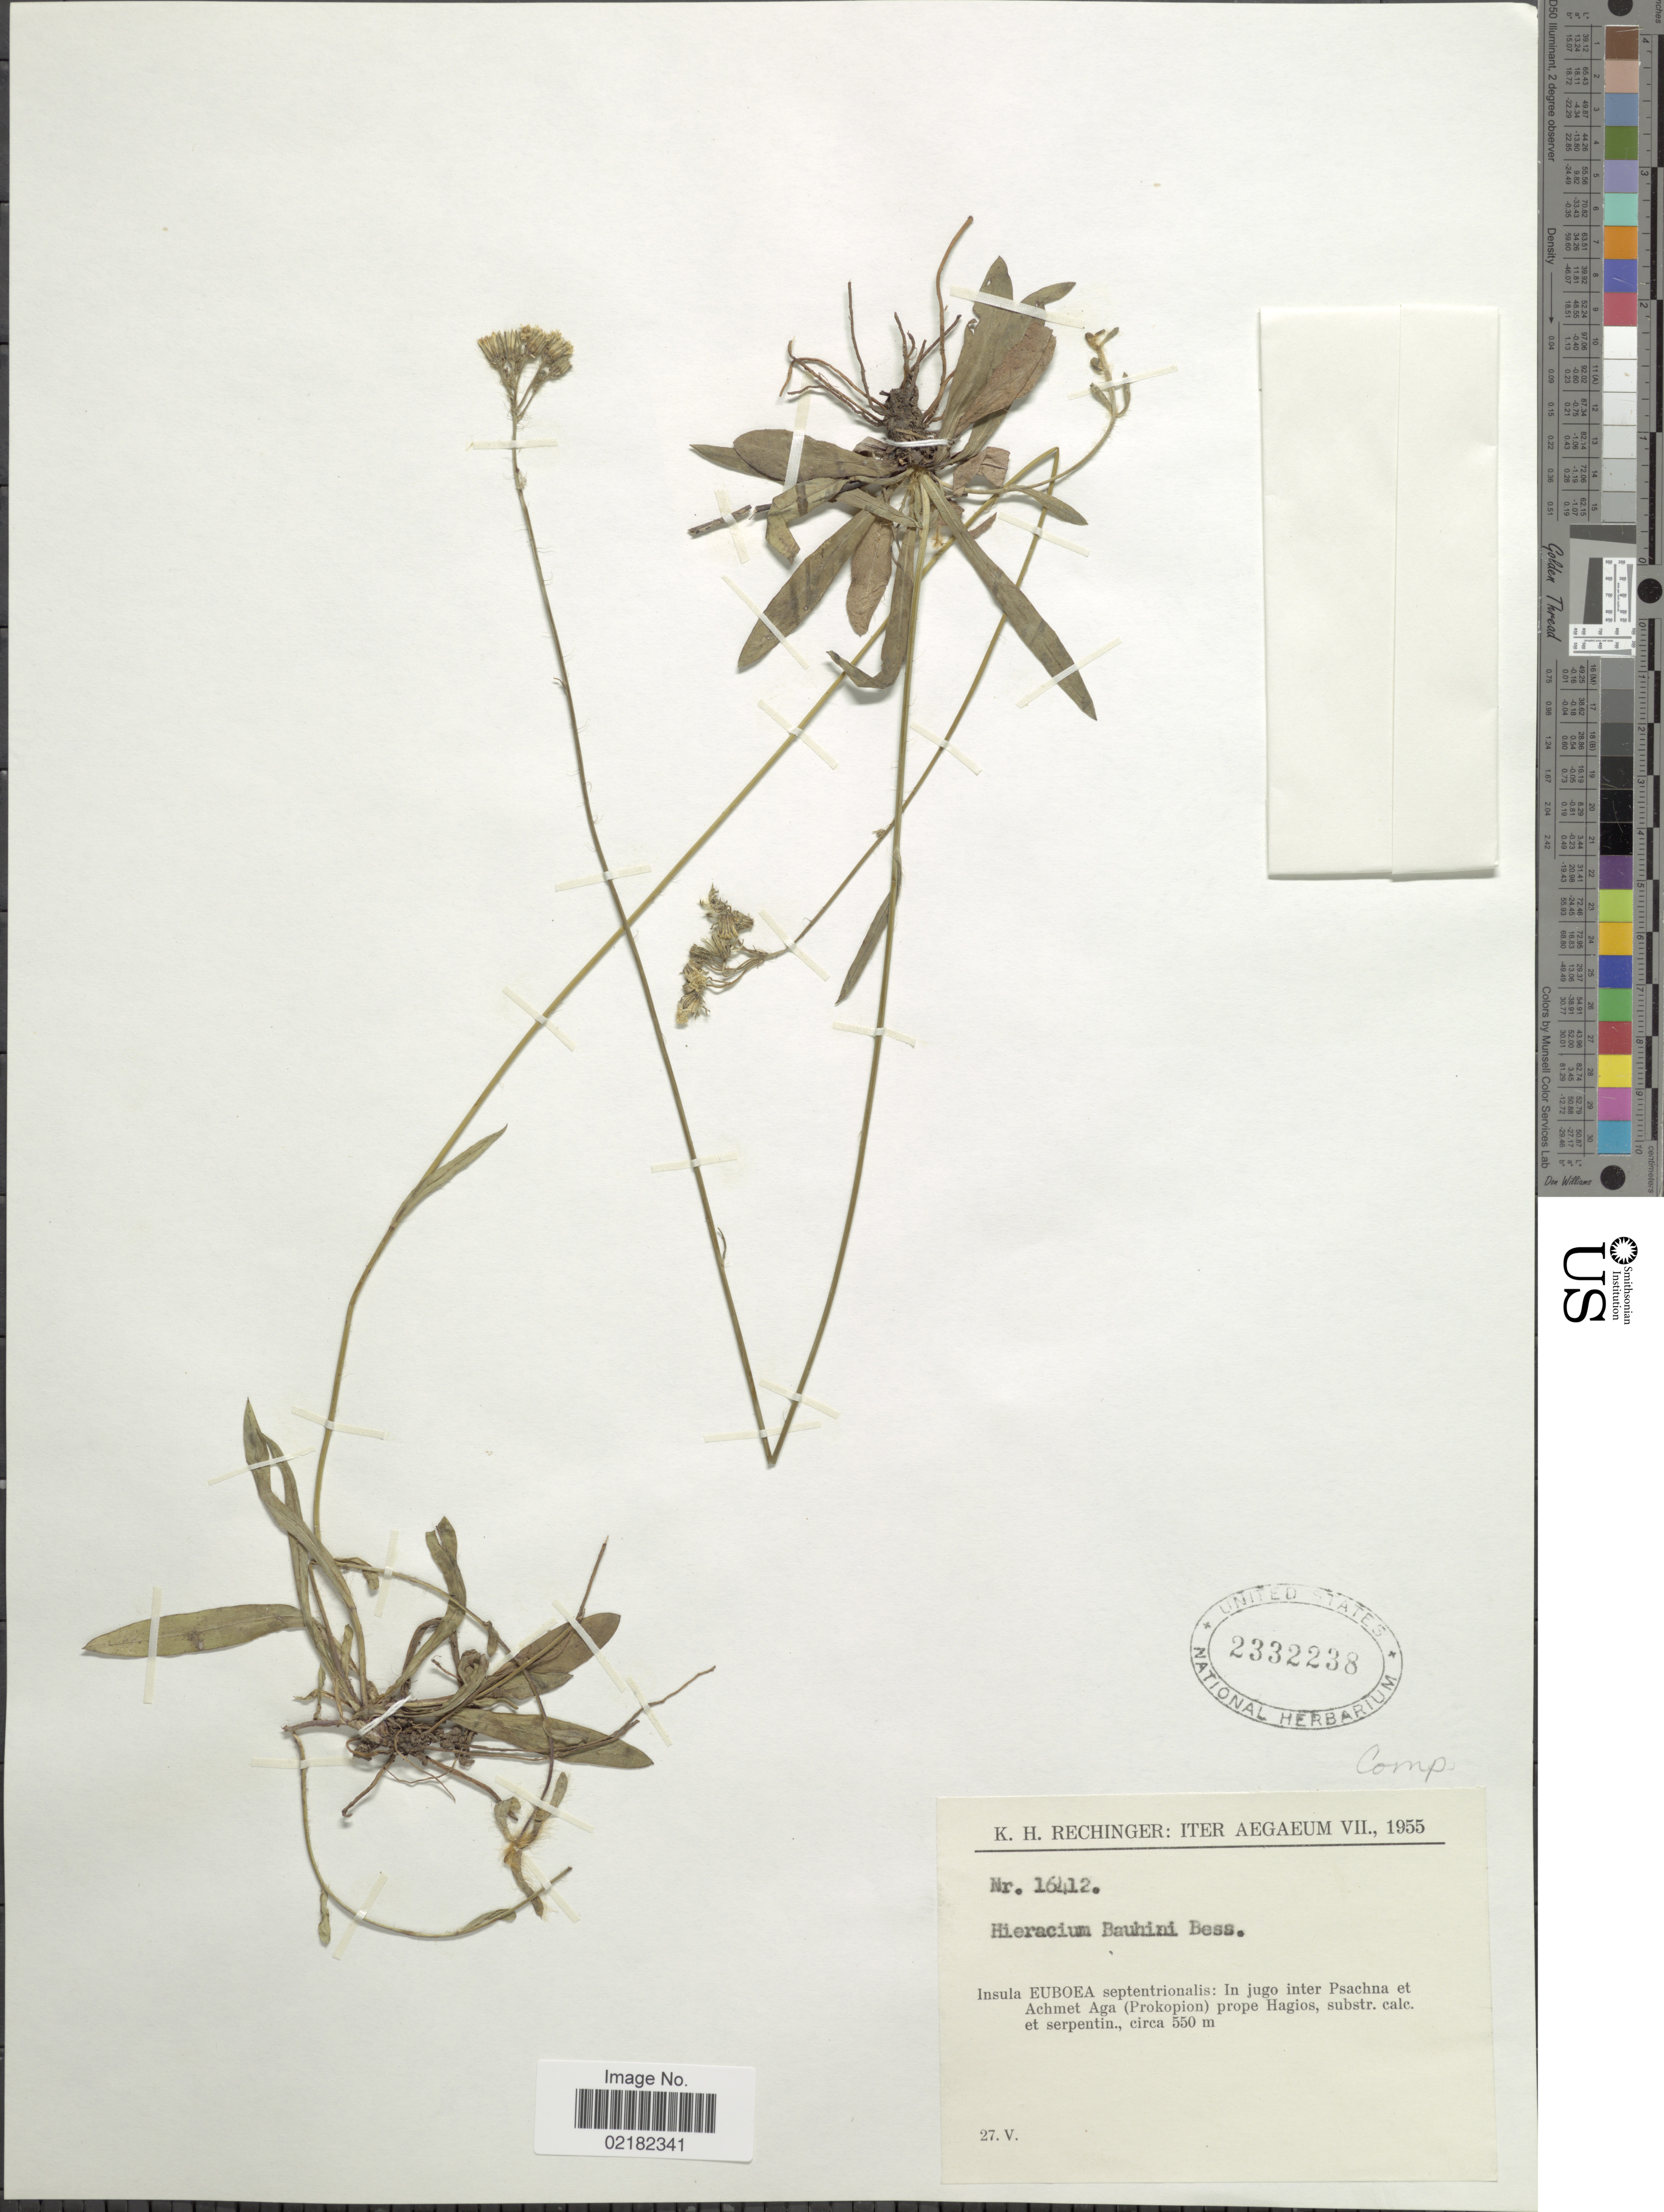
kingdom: Plantae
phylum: Tracheophyta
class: Magnoliopsida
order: Asterales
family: Asteraceae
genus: Hieracium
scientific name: Hieracium bauhini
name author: Schult.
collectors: K. H. Rechinger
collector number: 16412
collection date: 1955-05-27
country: Greece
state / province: Central Greece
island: Euboea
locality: Iter Aegaeum VII.. Insula Euboae septentrionalis: In jugo inter Psachna et Achmet Aga (Prokopion) prope Hagios. (= The Aegean Journey VII. The northern island of Euboa: On the ridge between Psachna and Achmet Aga (Prokopion) near Hagios.)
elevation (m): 550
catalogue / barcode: US 2332238